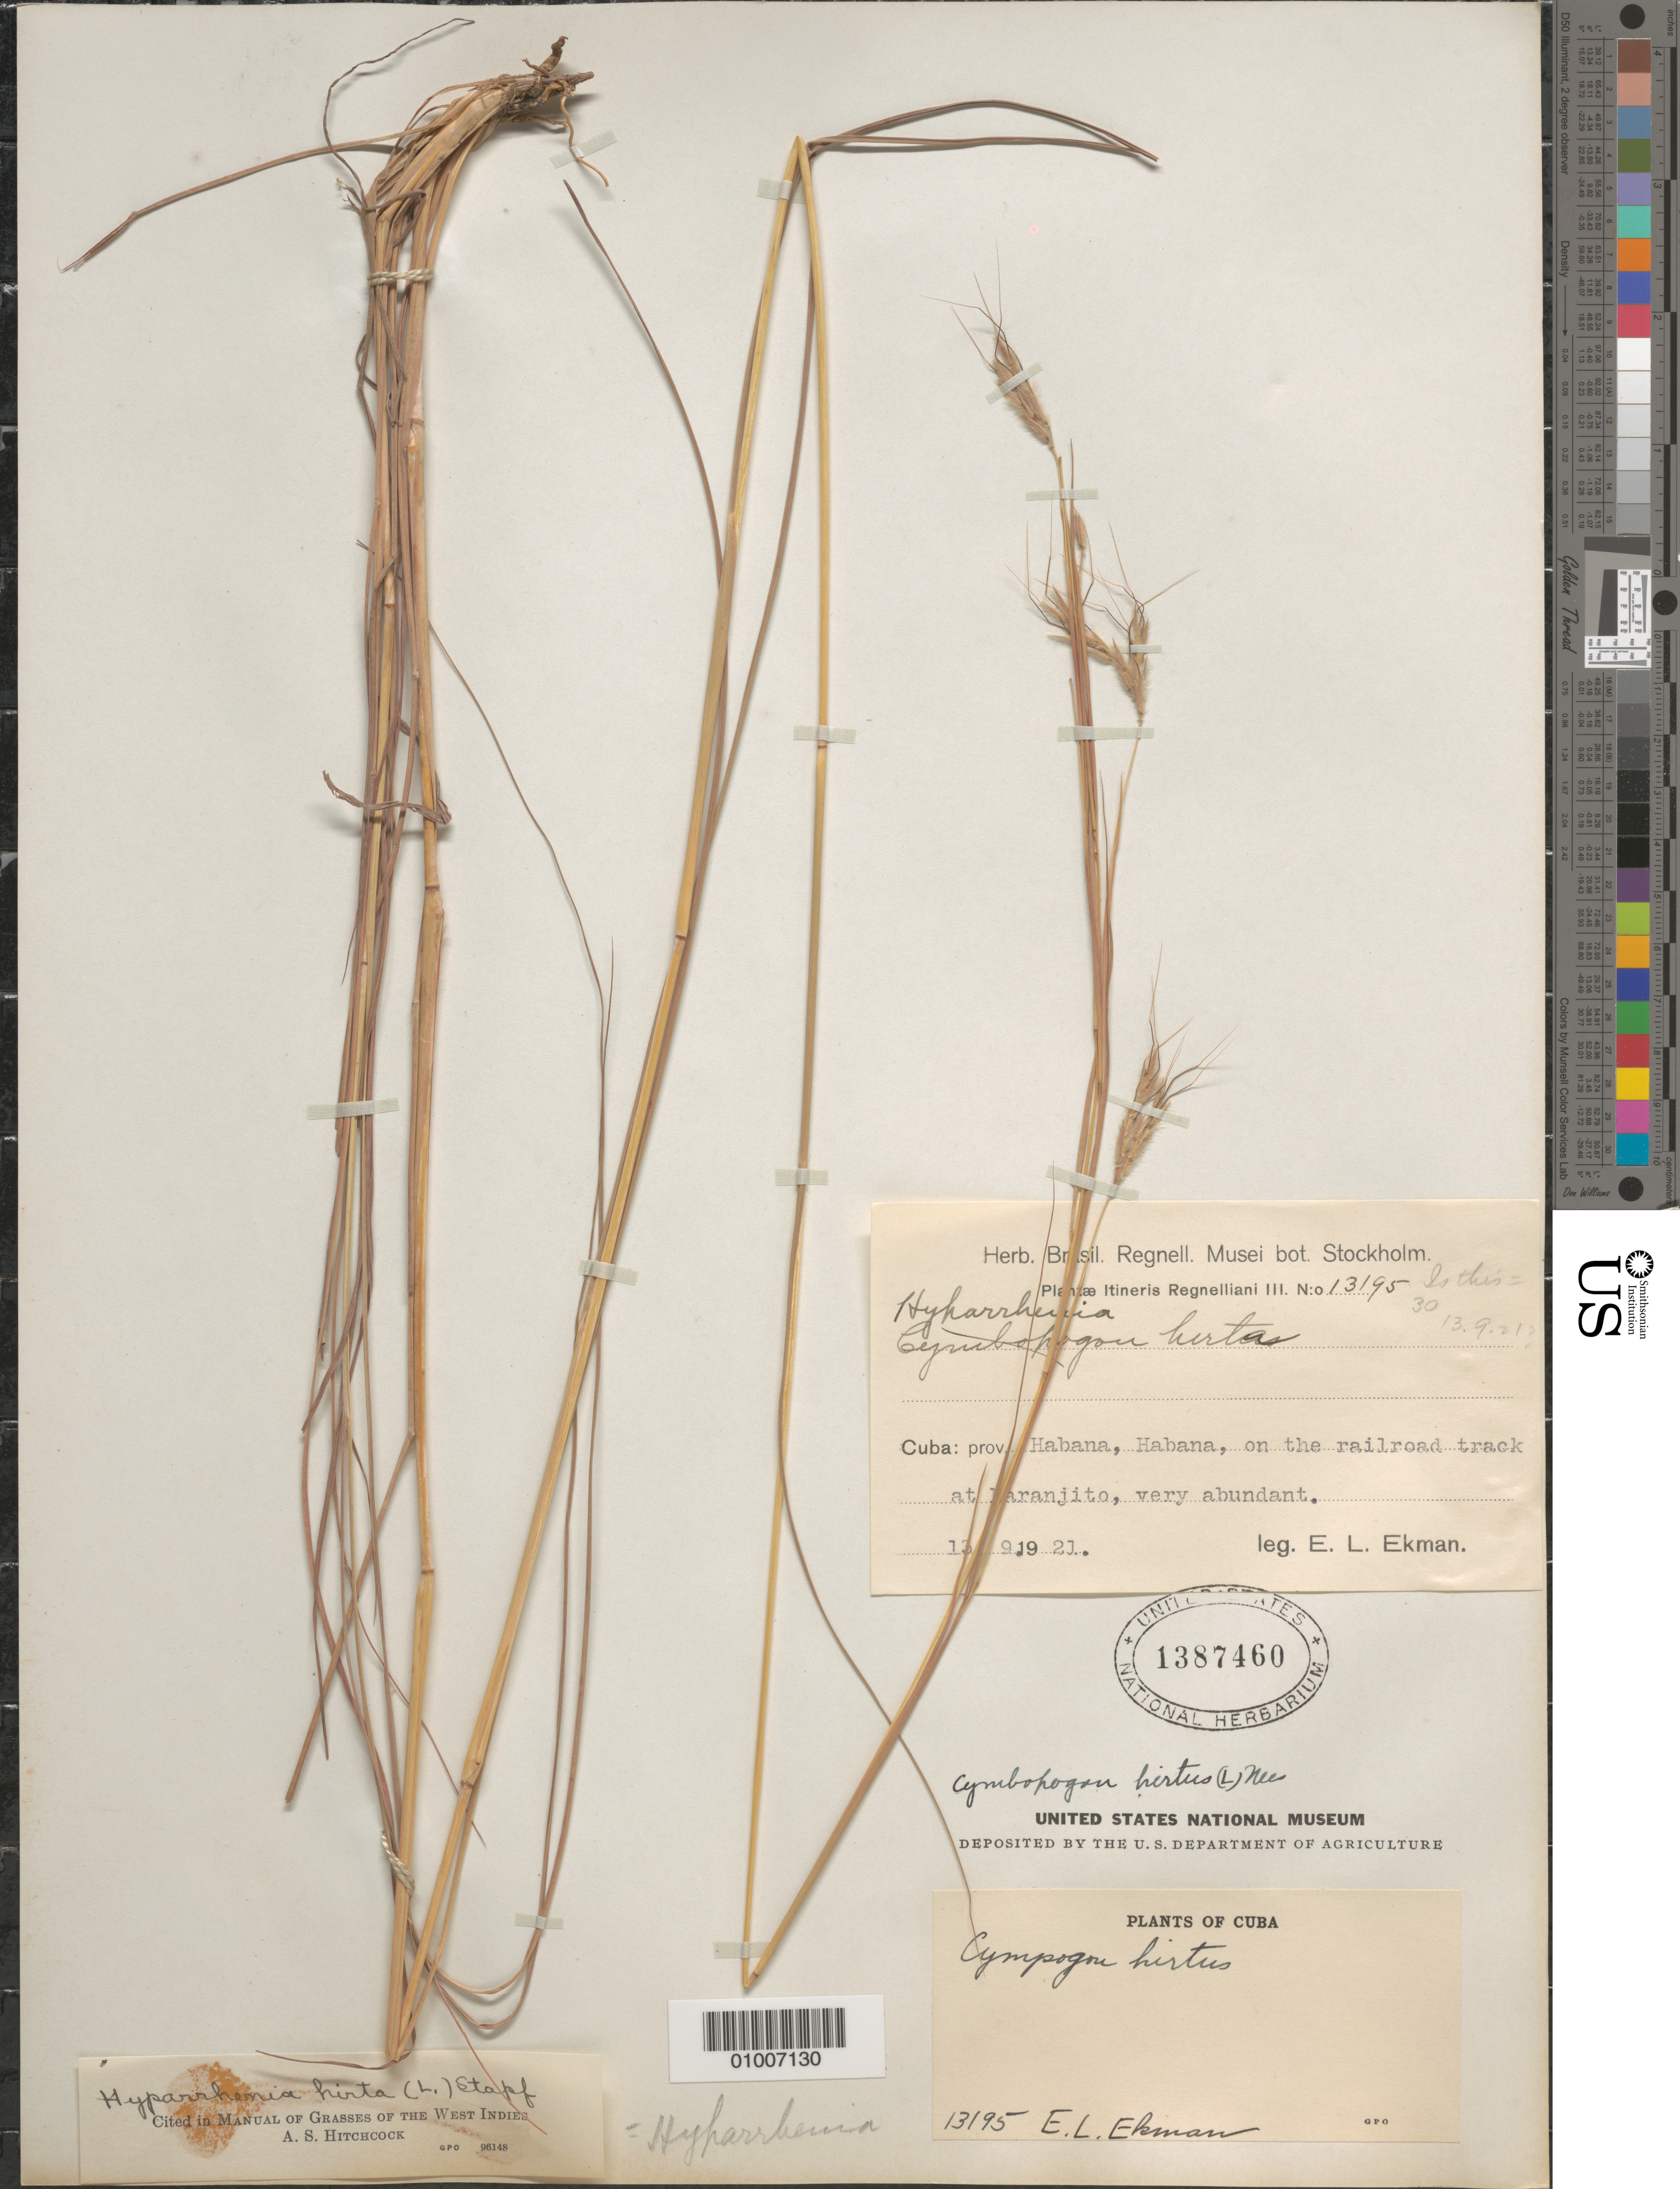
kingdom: Plantae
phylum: Tracheophyta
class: Liliopsida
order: Poales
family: Poaceae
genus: Hyparrhenia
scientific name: Hyparrhenia hirta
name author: (L.) Stapf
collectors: E. L. Ekman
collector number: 13195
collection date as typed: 13 Sep 1921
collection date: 1921-09-13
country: Cuba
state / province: La Habana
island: Cuba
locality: Habana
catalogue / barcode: US 1387460